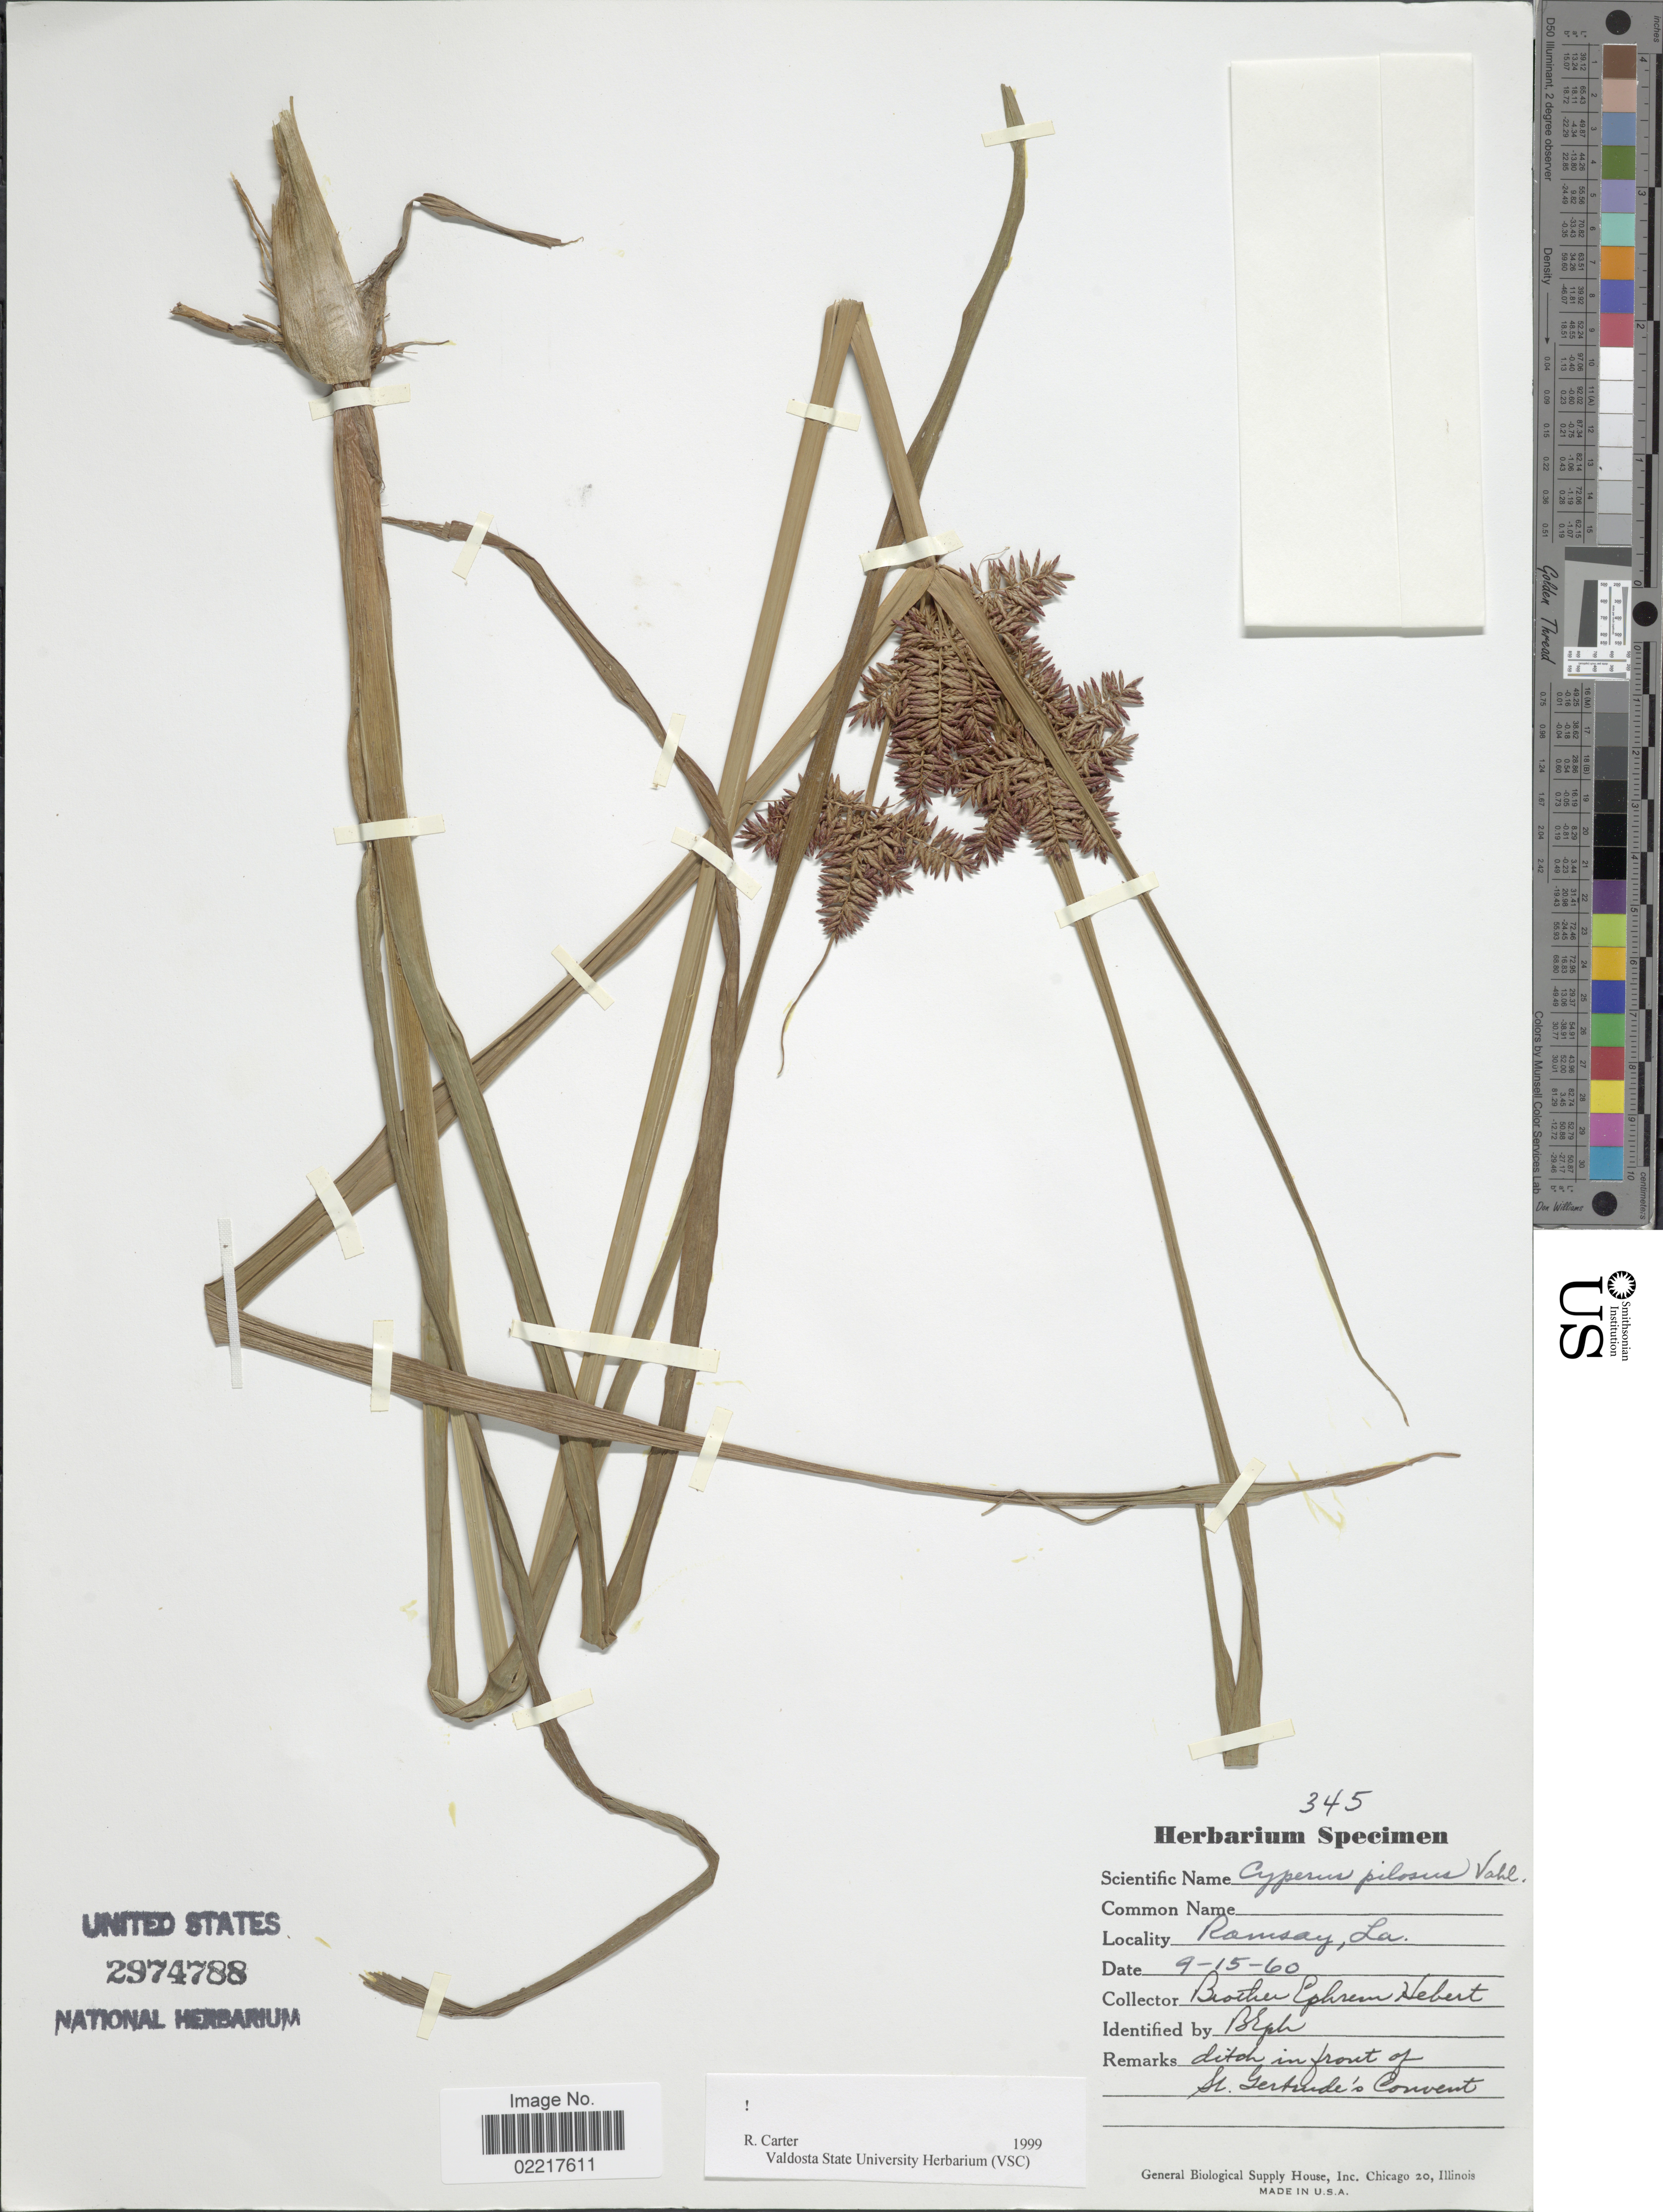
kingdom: Plantae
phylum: Tracheophyta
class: Liliopsida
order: Poales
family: Cyperaceae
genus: Cyperus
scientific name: Cyperus pilosus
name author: Vahl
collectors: E. Hebert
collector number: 345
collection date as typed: Transcribed d/m/y: 15/9/60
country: United States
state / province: Louisiana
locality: Ramsay, ditch in front of St. gertrude's Convent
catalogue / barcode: US 2974788